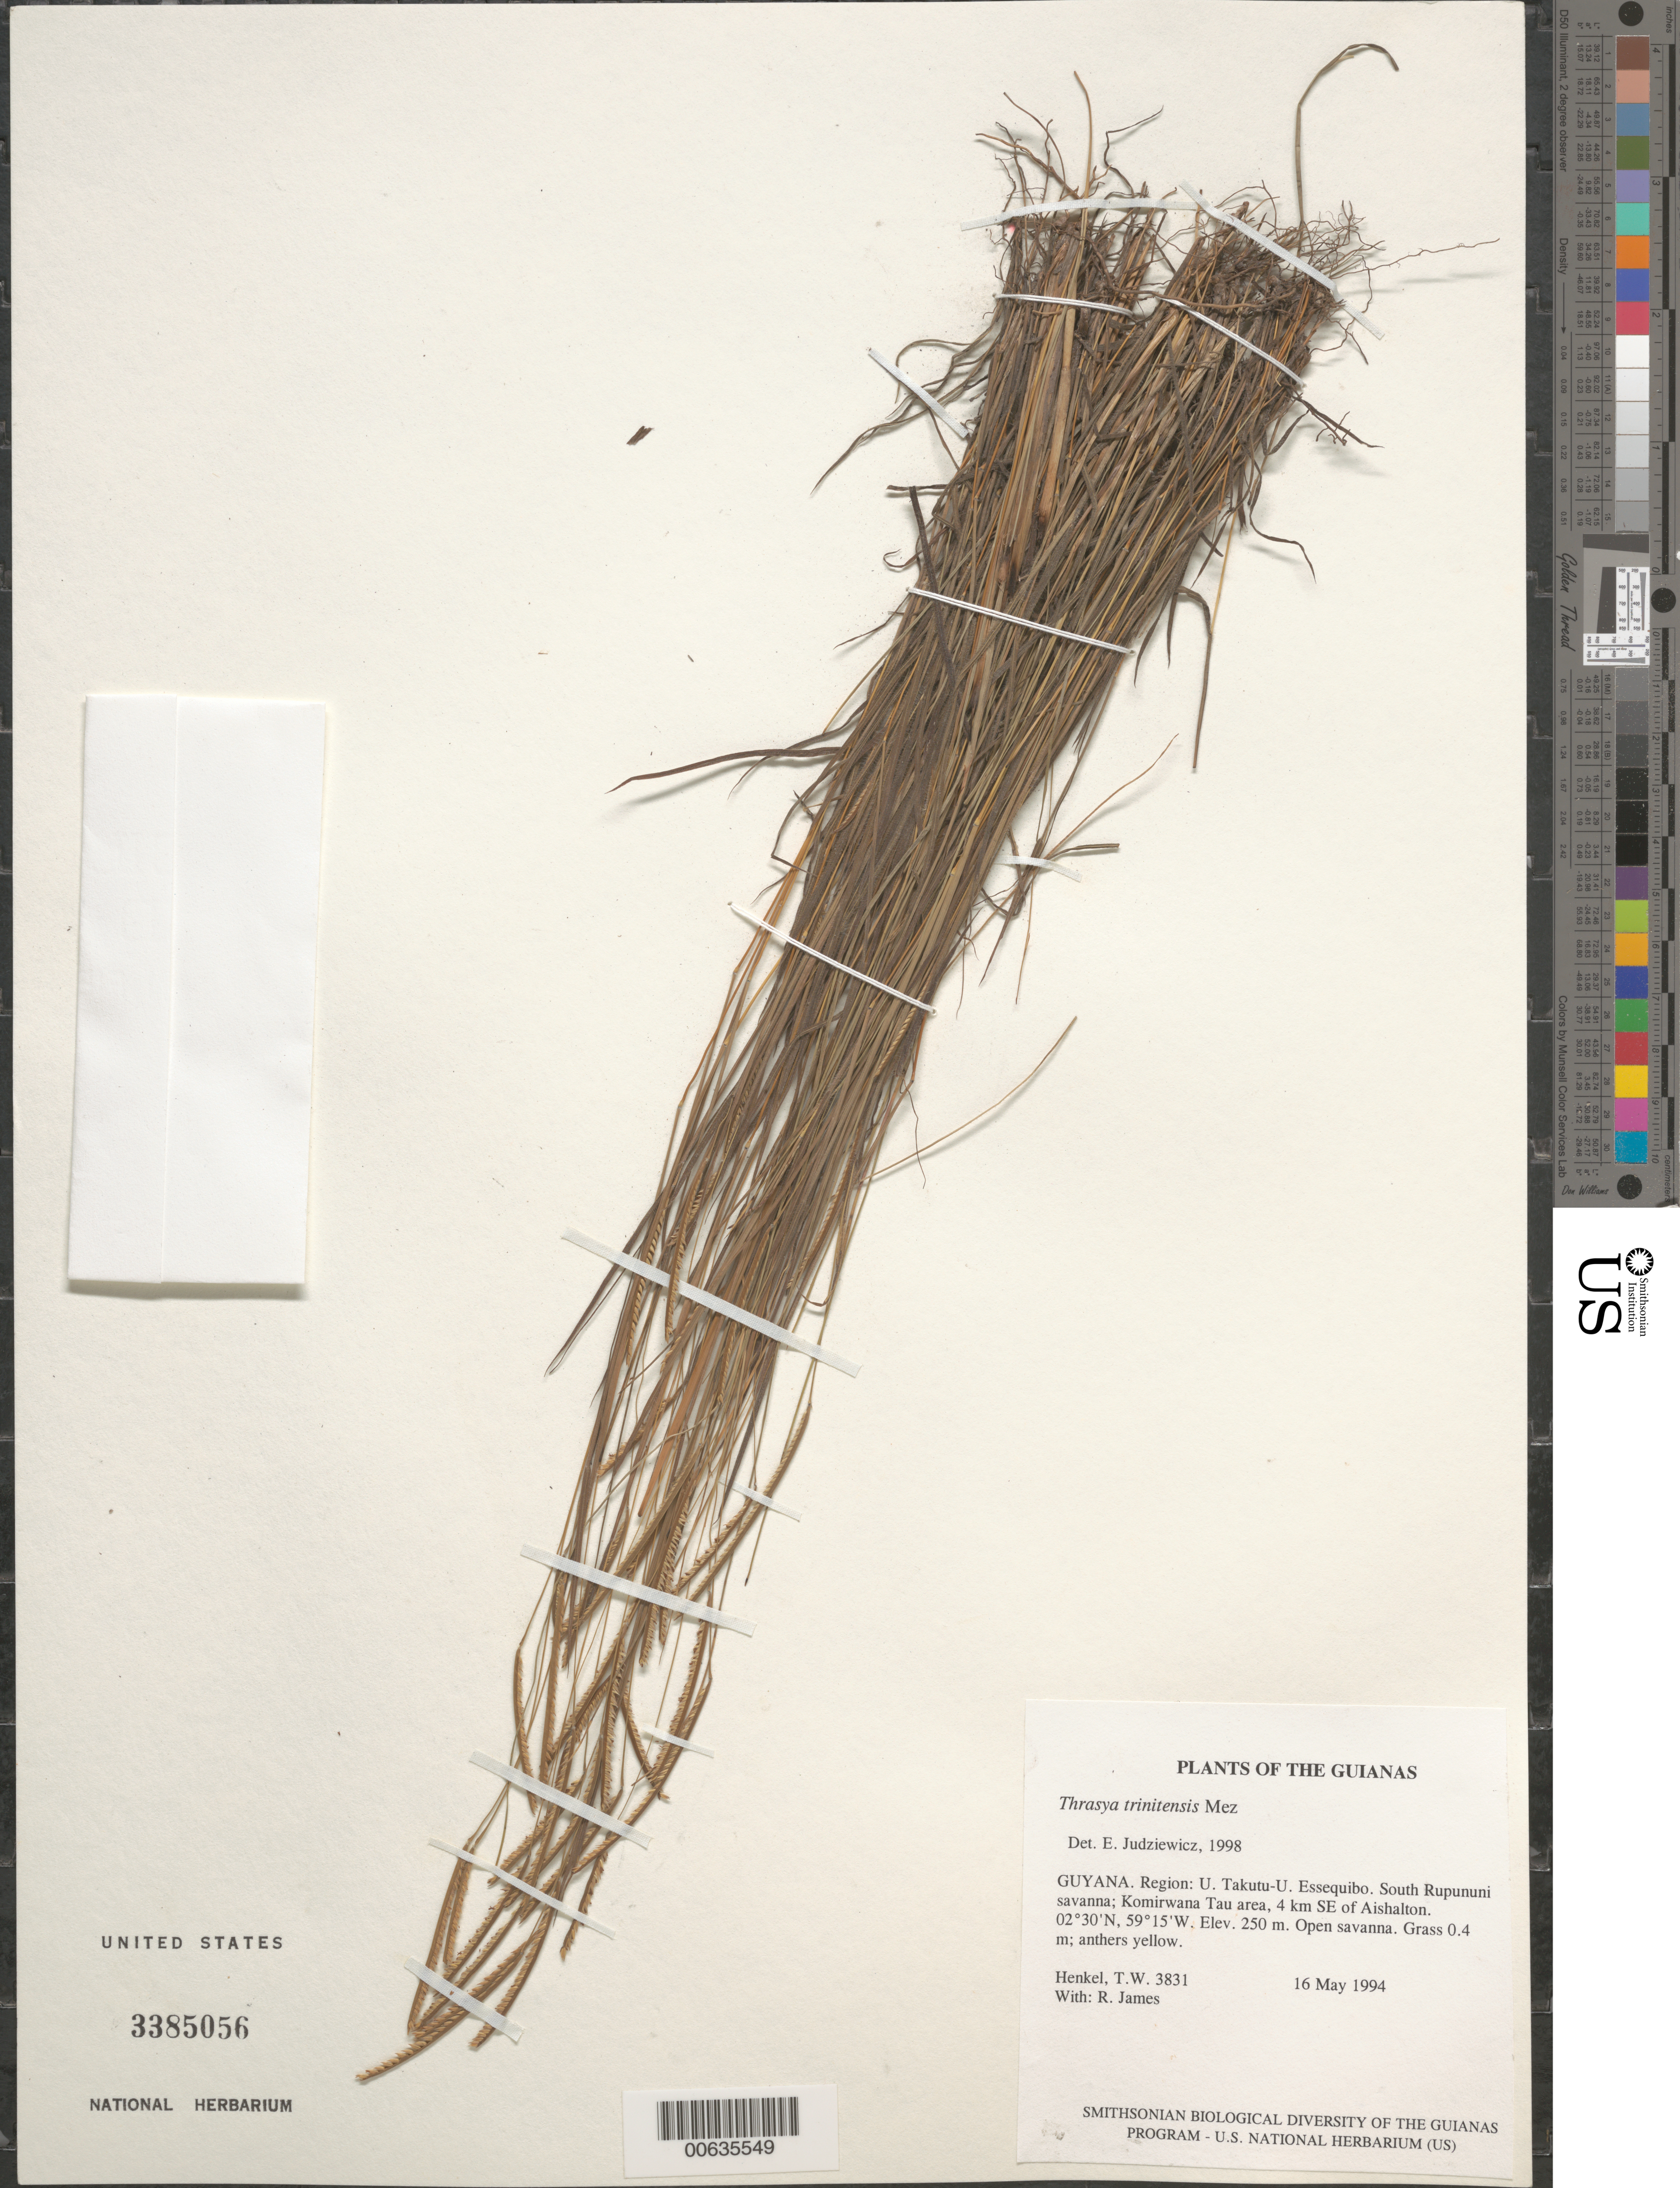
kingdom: Plantae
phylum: Tracheophyta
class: Liliopsida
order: Poales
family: Poaceae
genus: Thrasya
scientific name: Thrasya trinitensis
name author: Mez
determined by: Judziewicz, E. J.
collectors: T. Henkel & R. James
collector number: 3831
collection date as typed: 16 May 1994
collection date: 1994-05-16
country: Guyana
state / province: U. Takutu-U. Essequibo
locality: South Rupununi savanna; Komirwana Tau area, 4 km SE of Aishalton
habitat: Open savanna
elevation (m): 250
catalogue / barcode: US 3385056